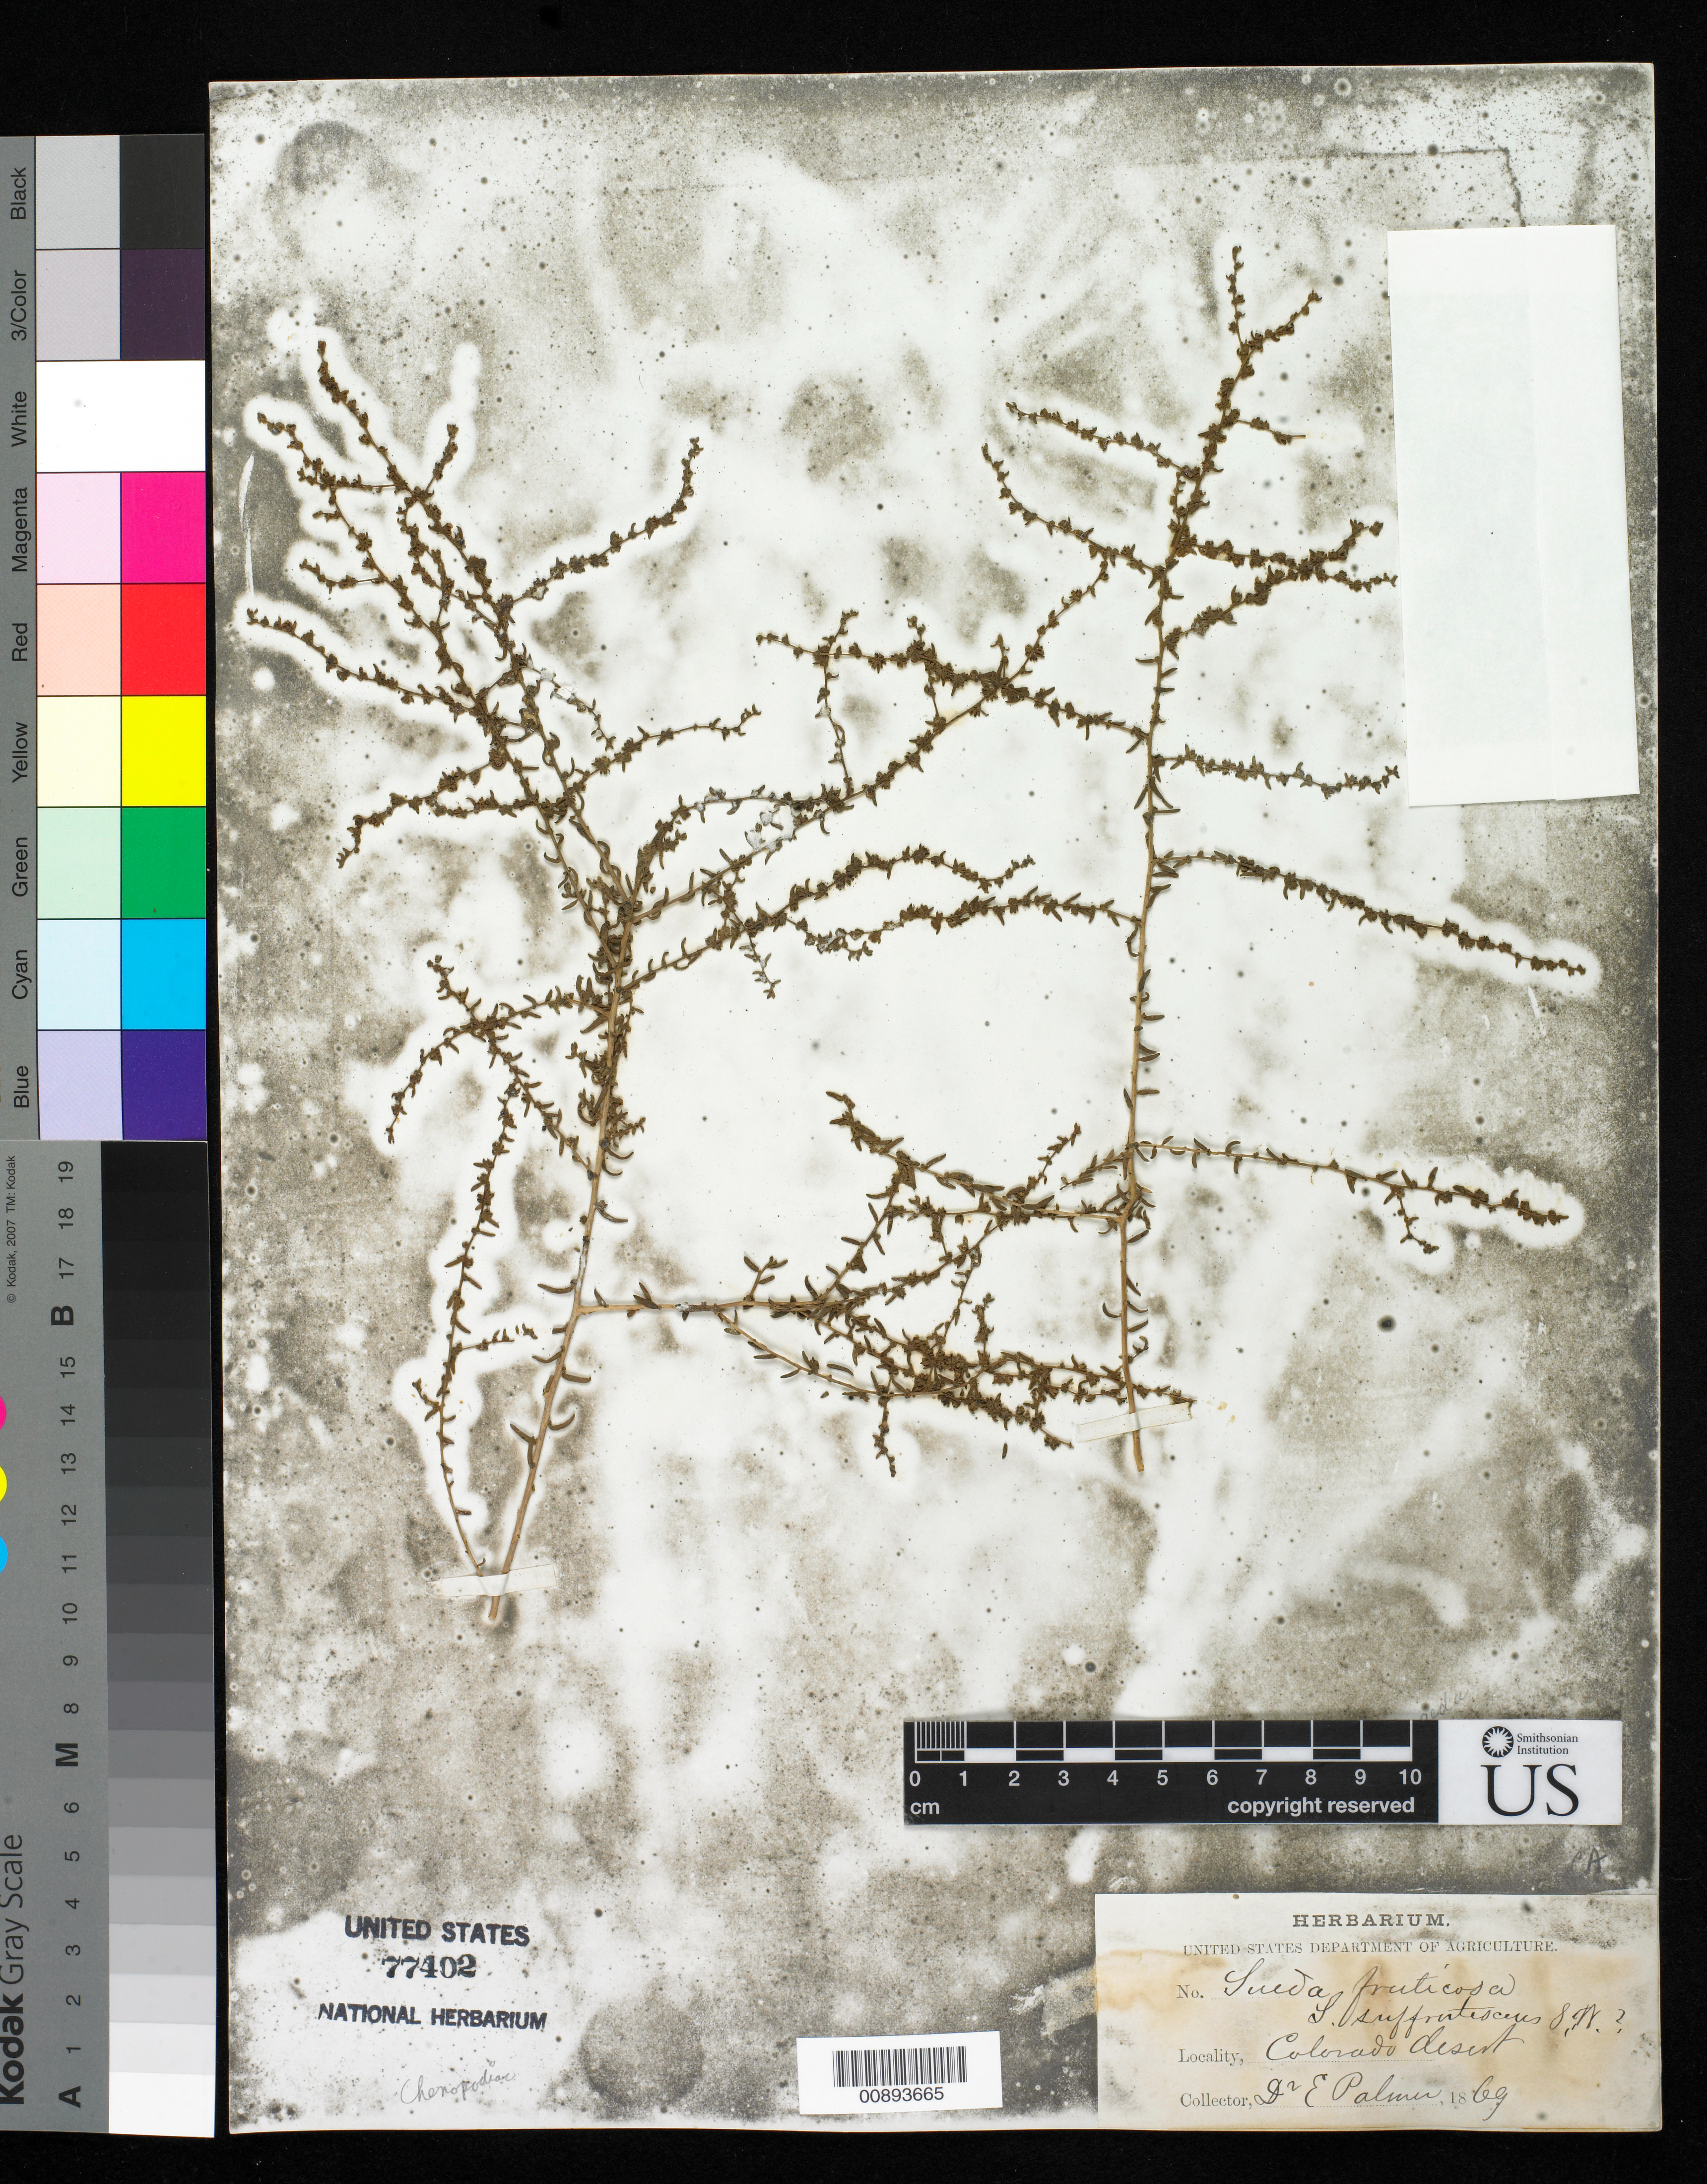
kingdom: Plantae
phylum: Tracheophyta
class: Magnoliopsida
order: Caryophyllales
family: Amaranthaceae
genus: Suaeda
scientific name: Suaeda multiflora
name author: Phil.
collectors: E. Palmer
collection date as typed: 1869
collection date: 1869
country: United States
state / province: California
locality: Colorado Desert.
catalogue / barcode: US 77402